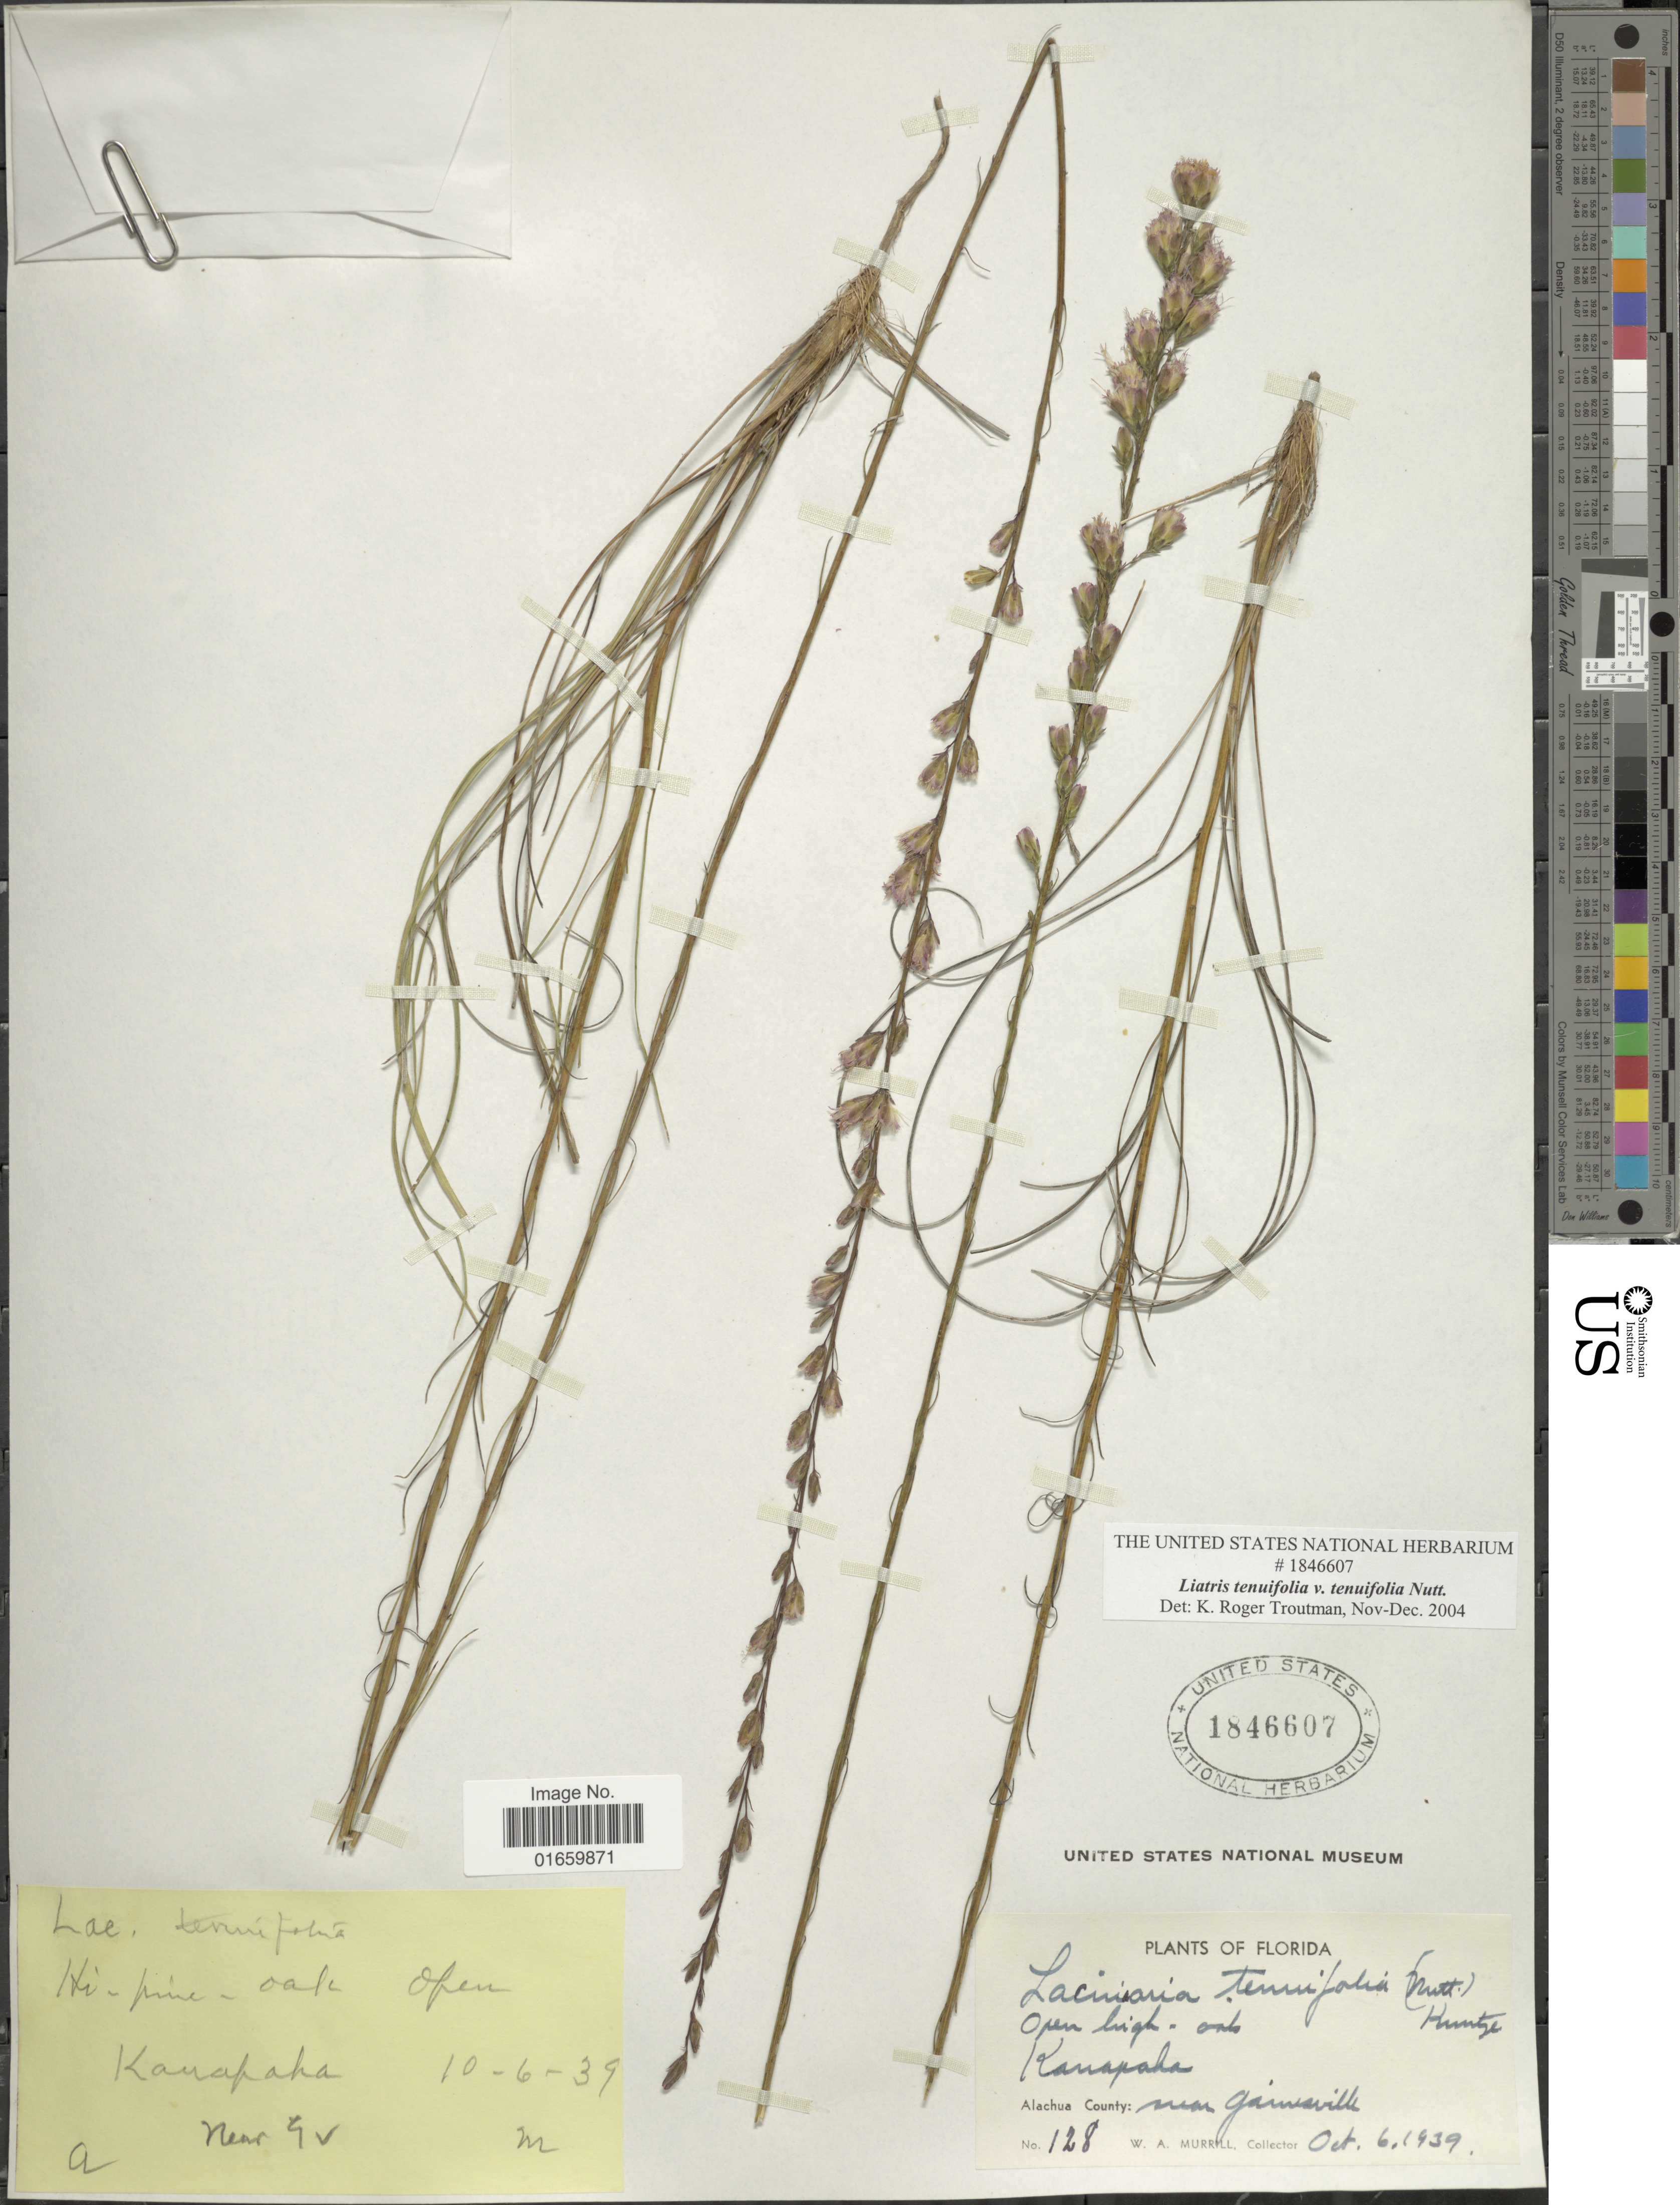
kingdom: Plantae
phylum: Tracheophyta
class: Magnoliopsida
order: Asterales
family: Asteraceae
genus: Liatris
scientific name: Liatris tenuifolia var. tenuifolia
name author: Nutt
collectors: W. A. Murrill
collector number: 128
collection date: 1939-10-06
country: United States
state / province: Florida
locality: Kanapaha, Alachua County: near Gainesville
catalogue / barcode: US 1846607